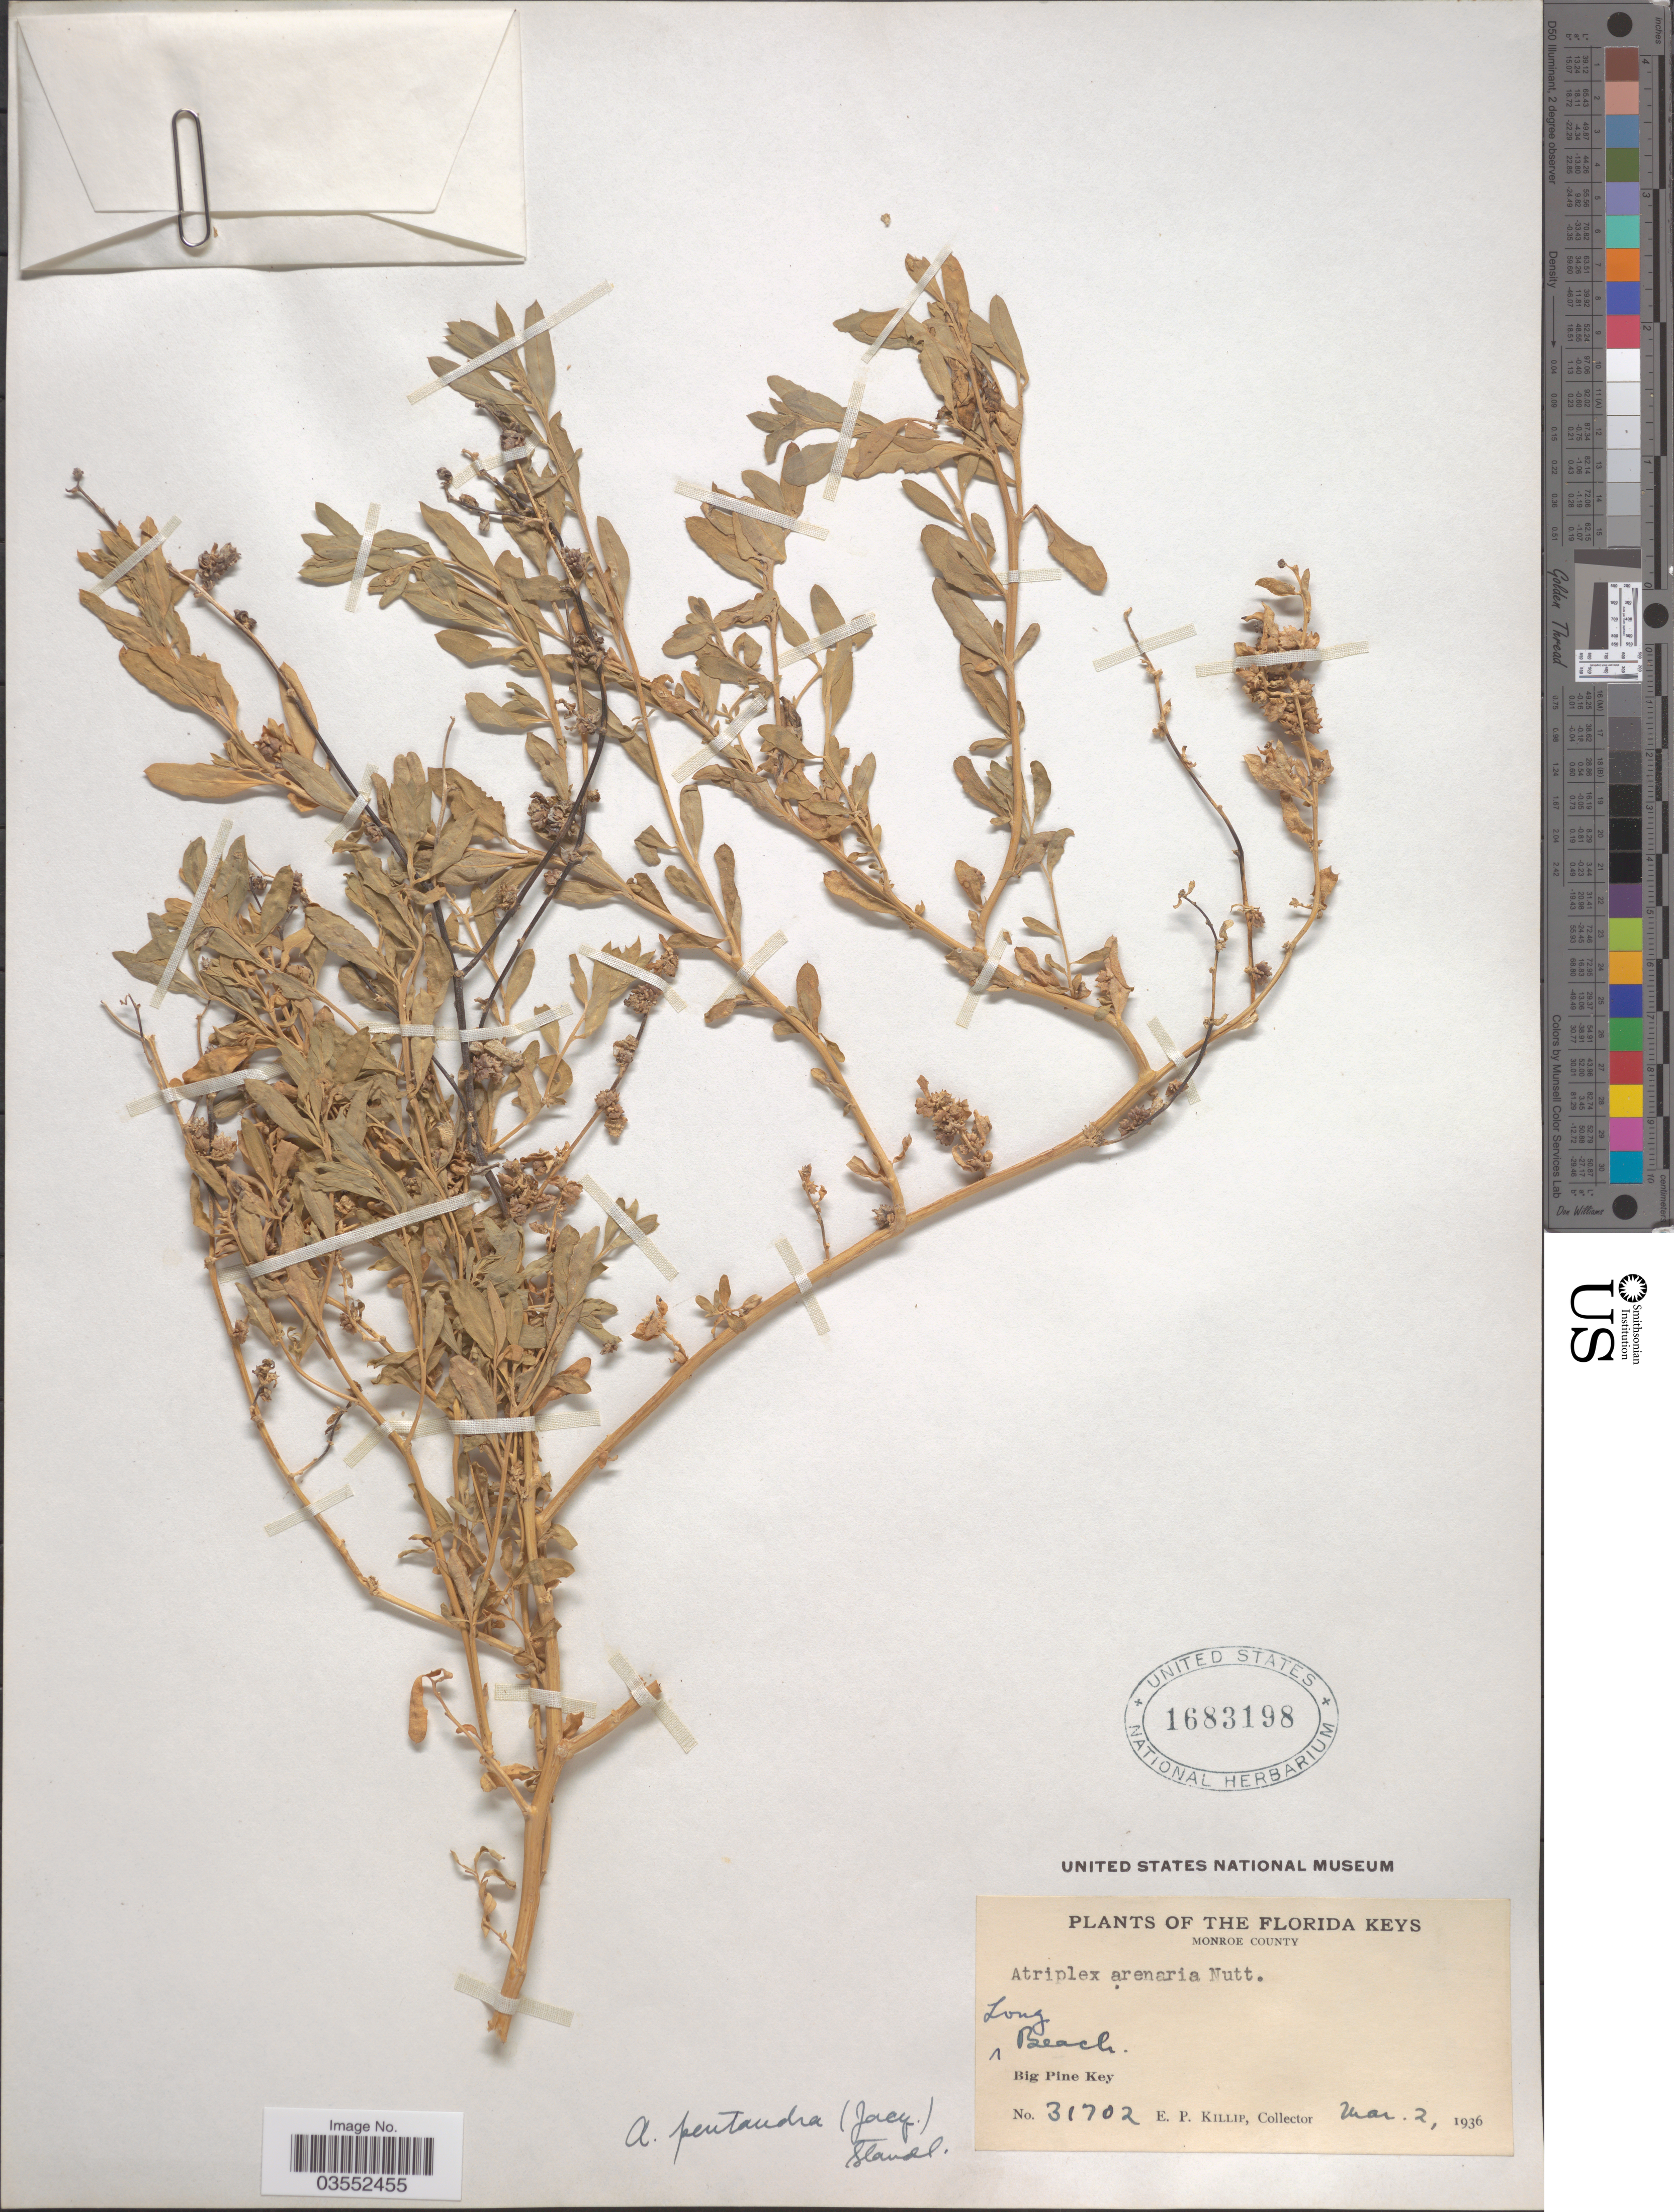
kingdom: Plantae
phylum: Tracheophyta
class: Magnoliopsida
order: Caryophyllales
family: Amaranthaceae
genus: Atriplex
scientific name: Atriplex pentandra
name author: (Jacq.) Standl.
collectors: E. P. Killip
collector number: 31702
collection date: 1936-03-02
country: United States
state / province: Florida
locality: The Florida Keys, Monroe County. Long Beach, Big Pine Key.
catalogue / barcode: US 1683198